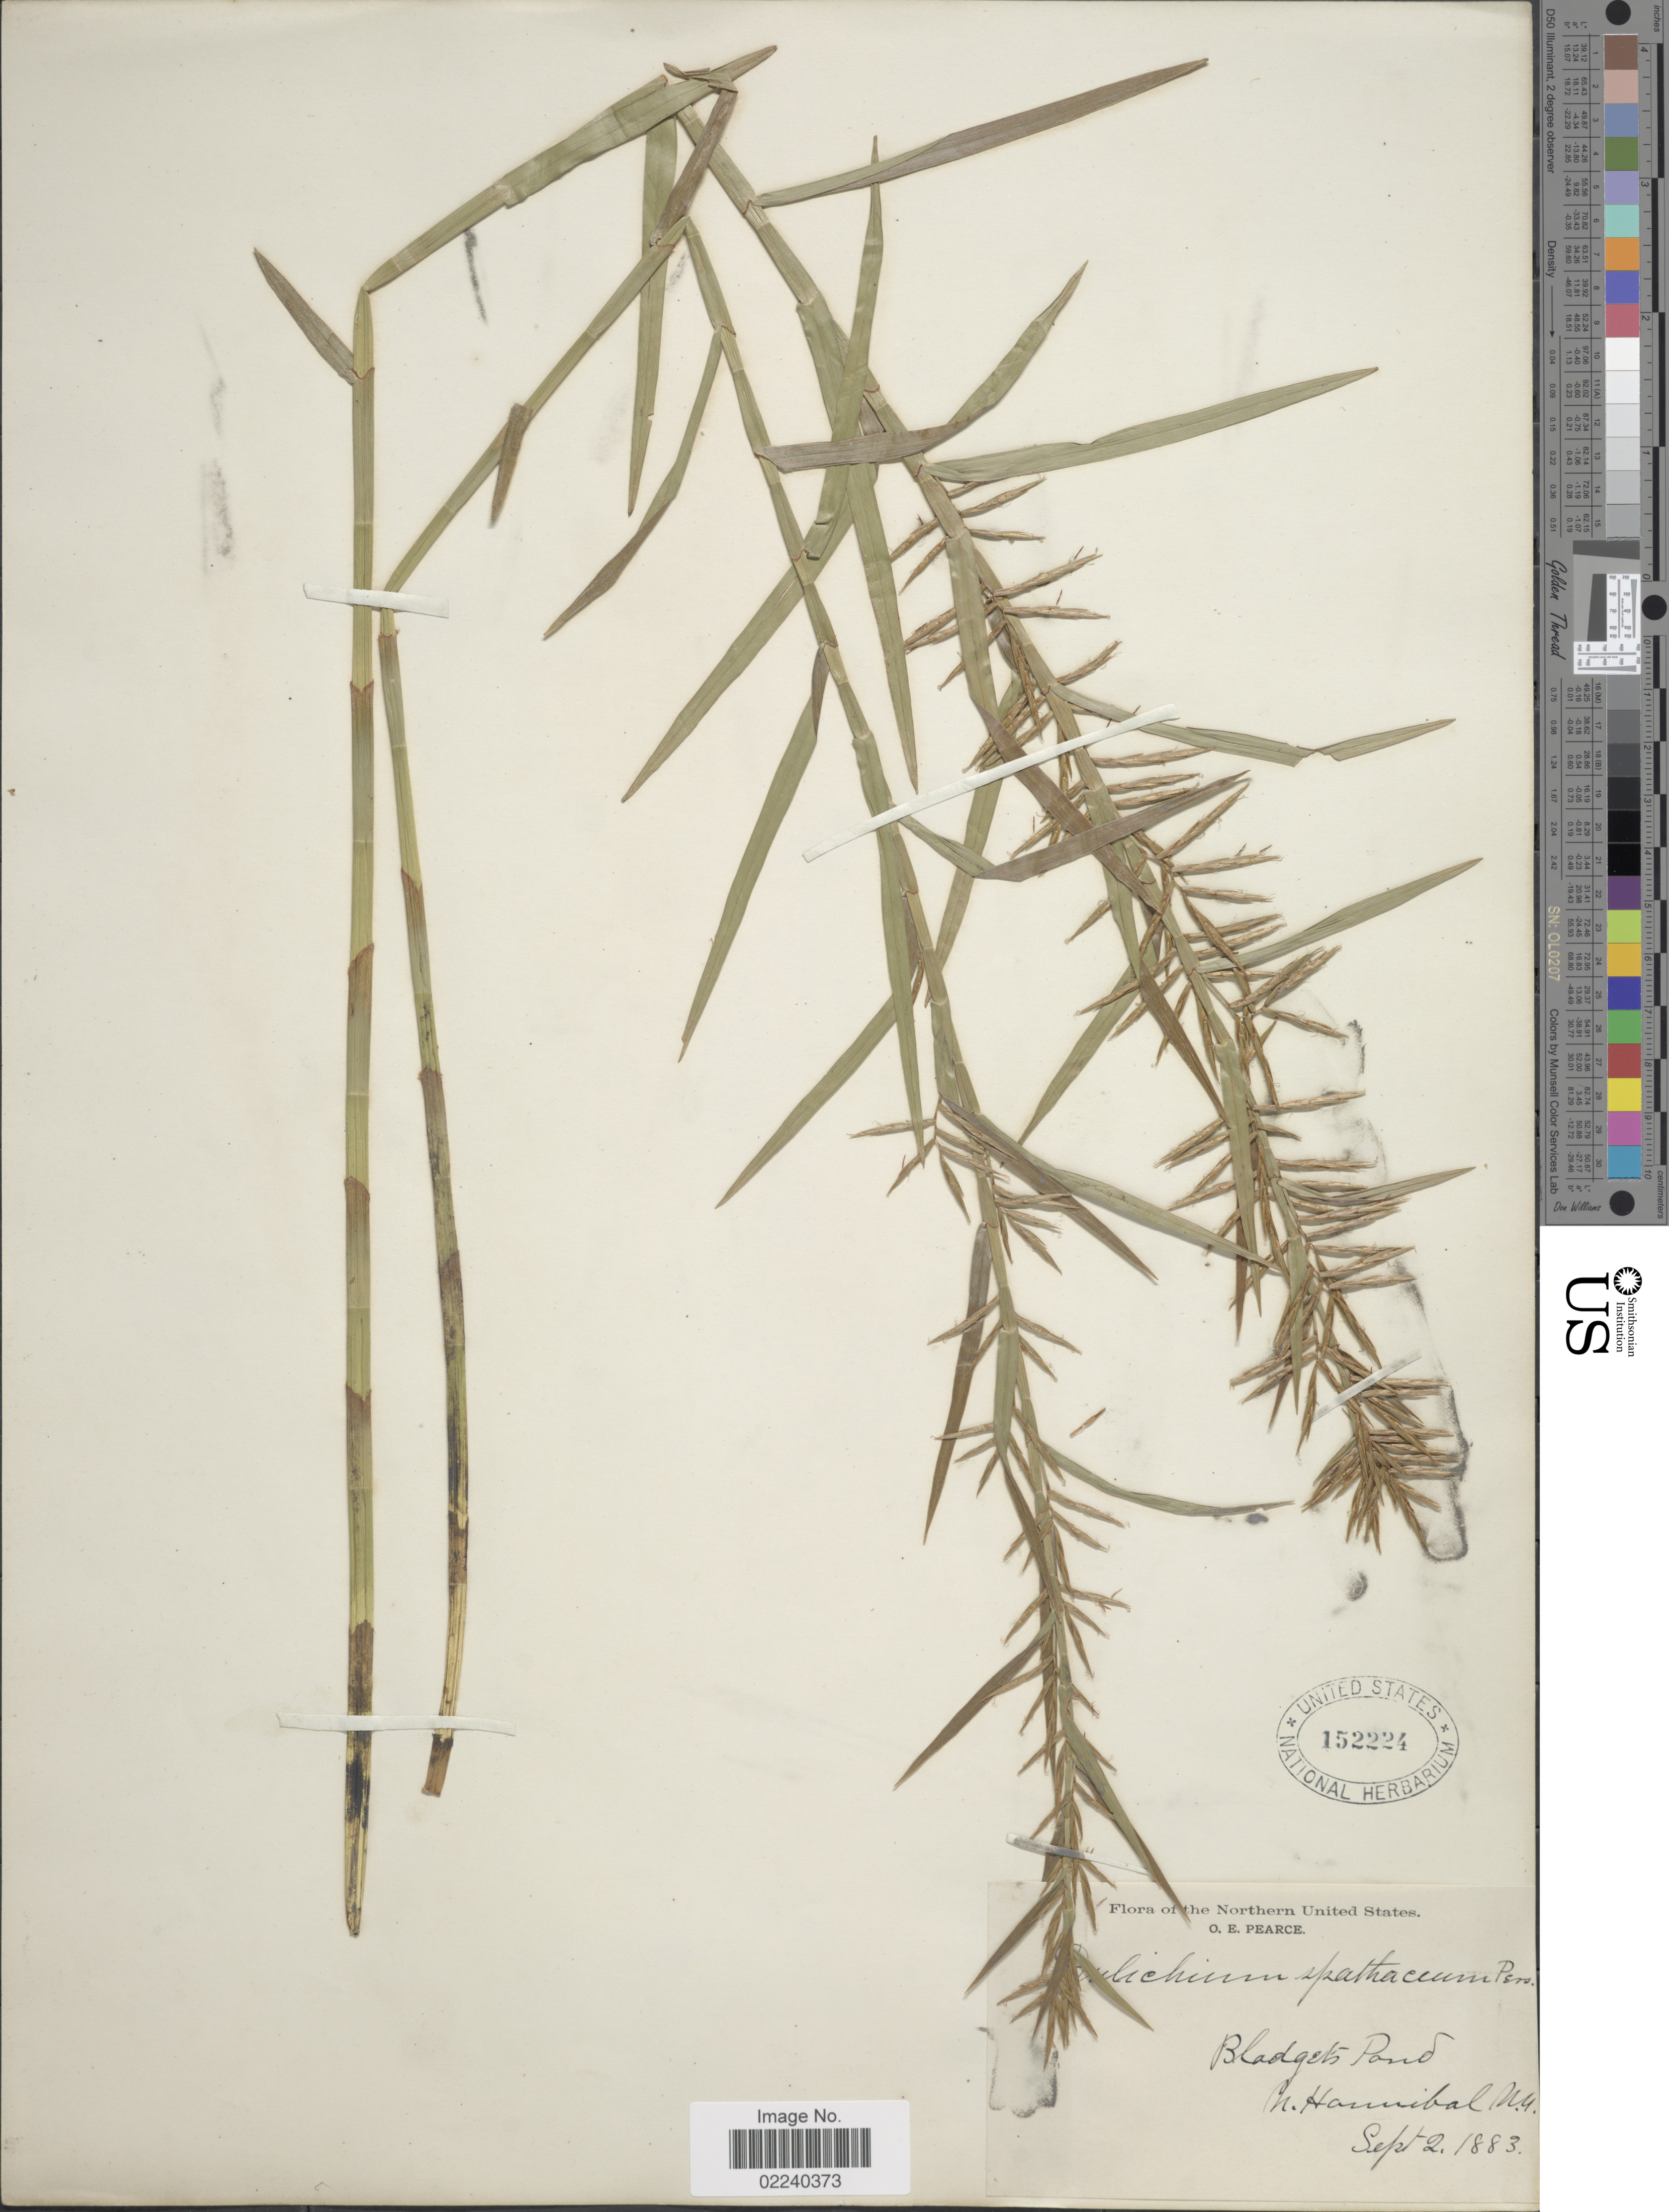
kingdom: Plantae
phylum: Tracheophyta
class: Liliopsida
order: Poales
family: Cyperaceae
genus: Dulichium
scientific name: Dulichium arundinaceum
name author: (L.) Britton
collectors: O. E. Pearce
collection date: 1883-09-02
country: United States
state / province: New York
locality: Bladgets Pond, N. Hannibal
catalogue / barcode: US 152224